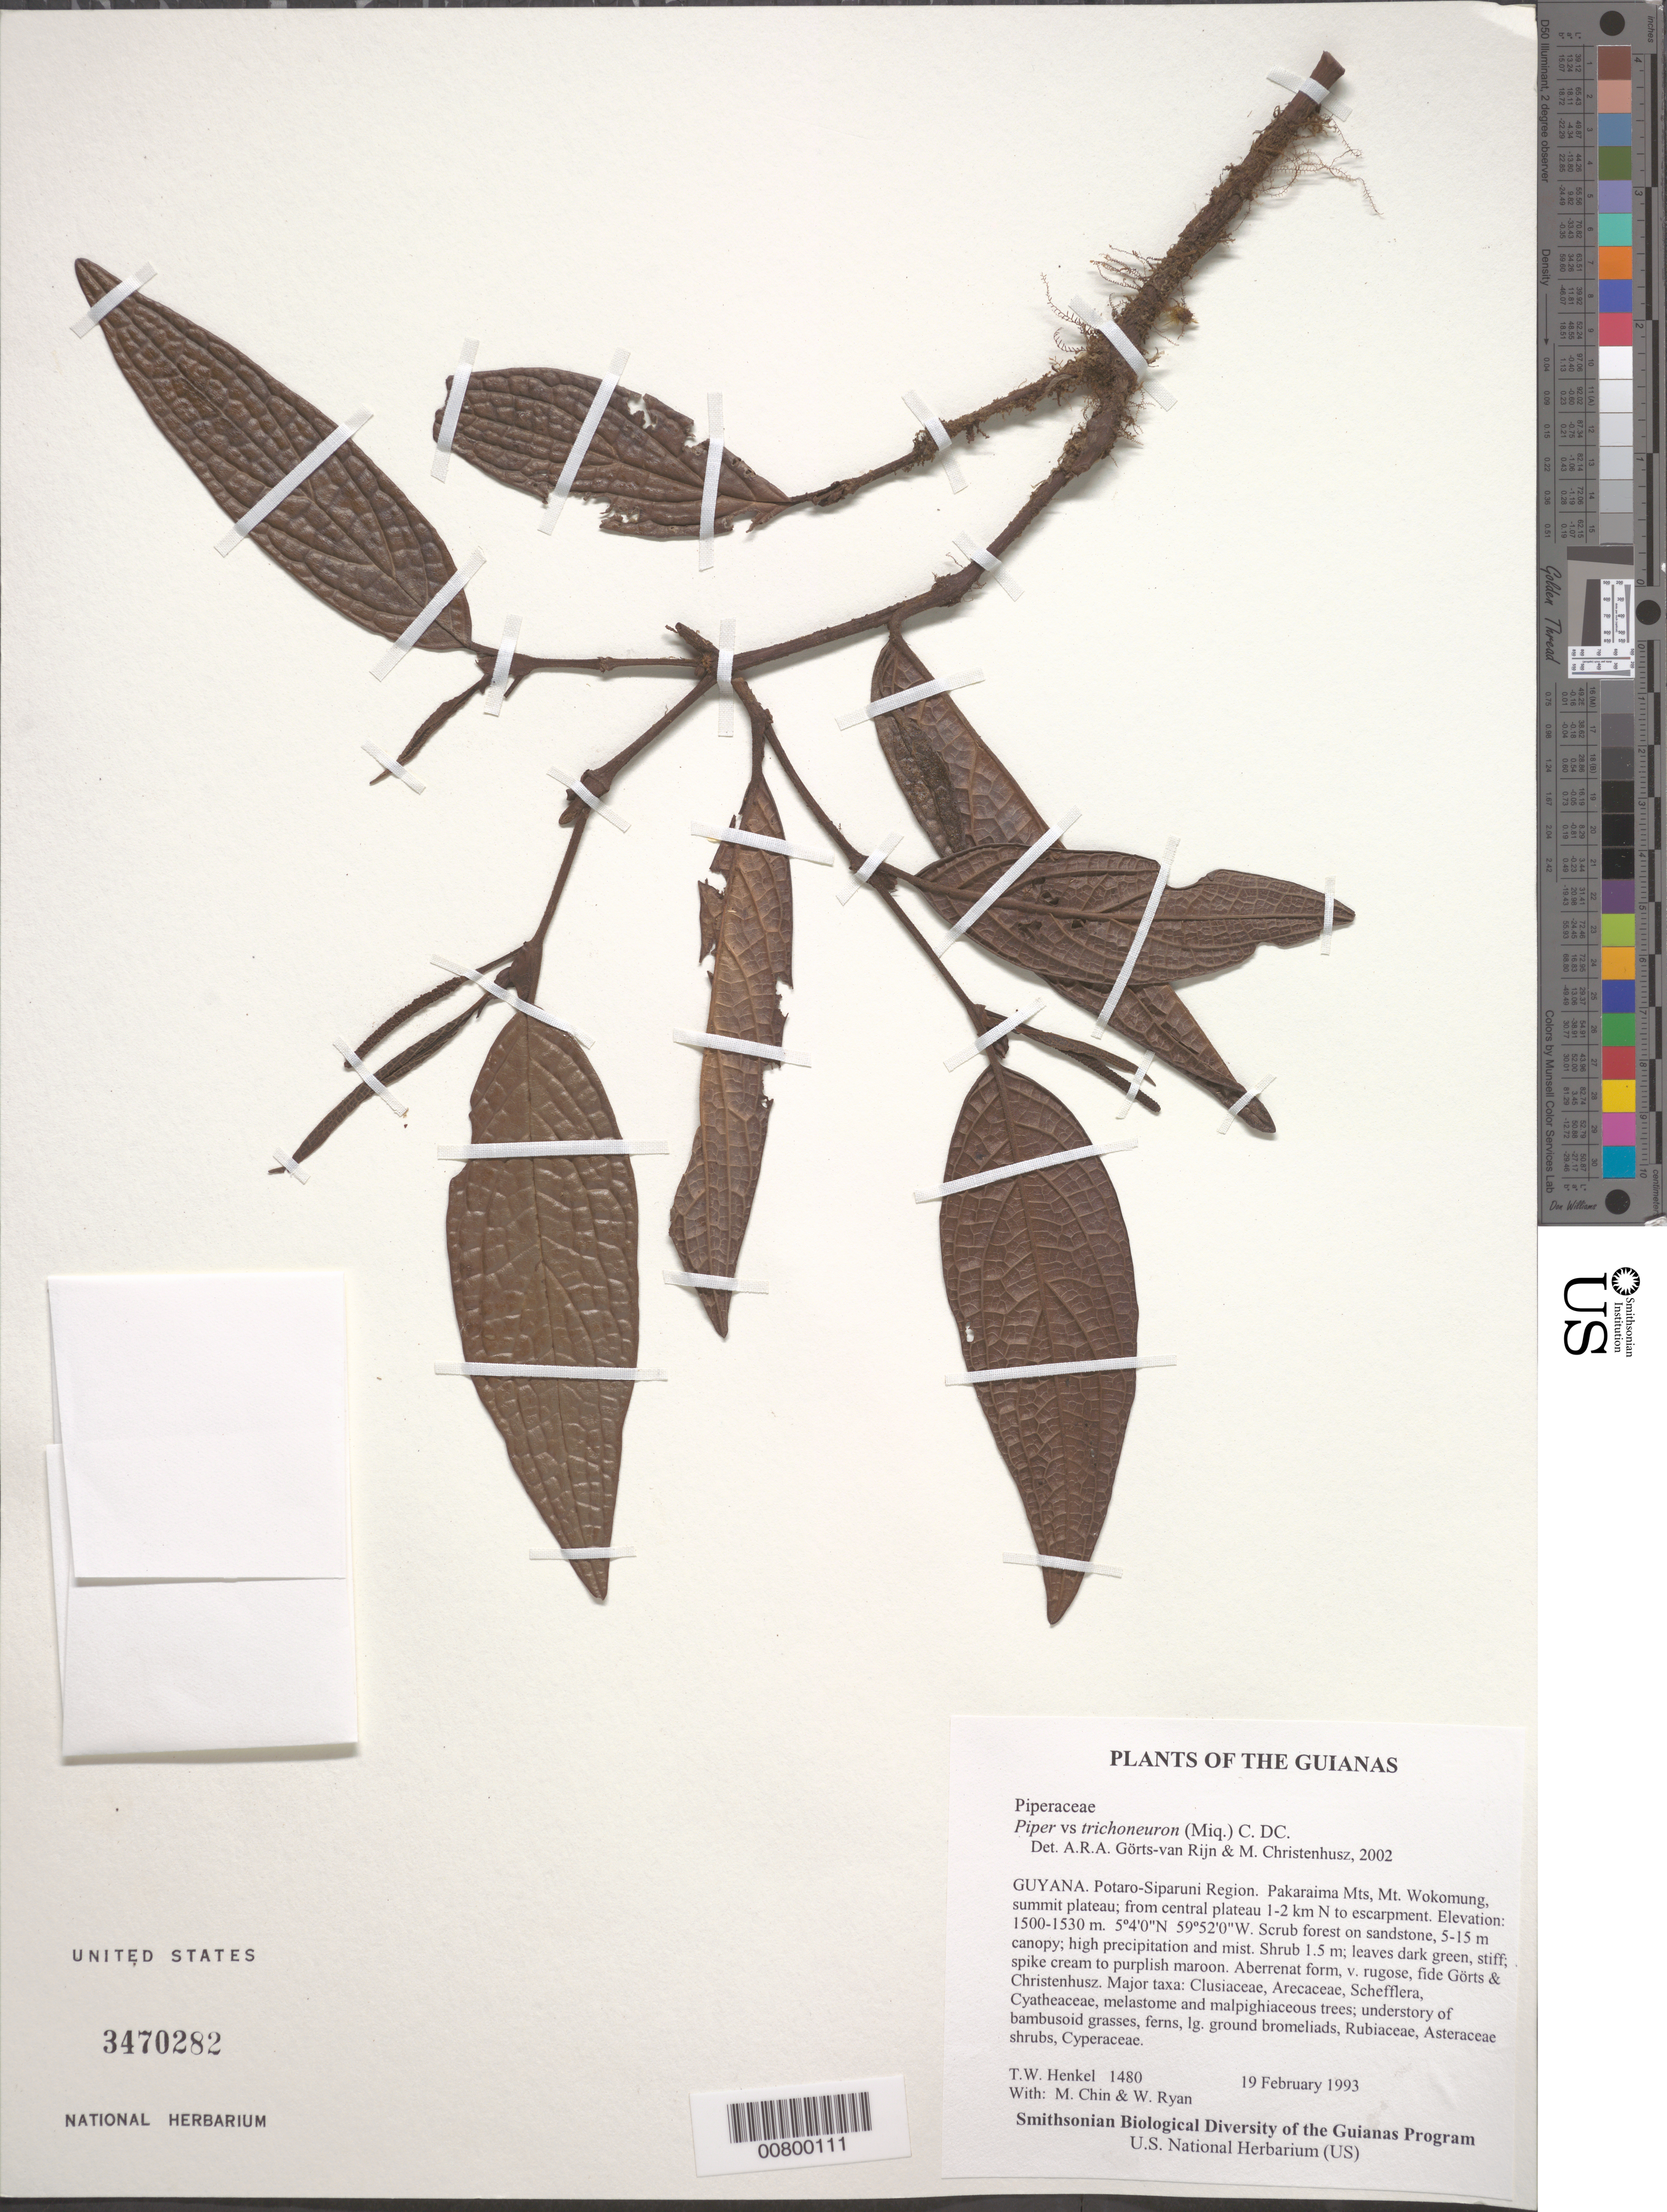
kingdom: Plantae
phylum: Tracheophyta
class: Magnoliopsida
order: Piperales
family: Piperaceae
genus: Piper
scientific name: Piper trichoneuron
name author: (Miq.) C. DC.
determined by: Görts-van Rijn, A. R.; Christenhusz, M. J.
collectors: T. Henkel, M. Chin & W. Ryan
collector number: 1480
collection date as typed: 19 February 1993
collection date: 1993-02-19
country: Guyana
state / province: Potaro-Siparuni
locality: Pakaraima Mts, Mt. Wokomung, summit plateau; from central plateau 1-2 km N to escarpment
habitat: Scrub forest on sandstone, 5-15 m canopy; high precipitation and mist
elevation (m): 1500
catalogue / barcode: US 3470282